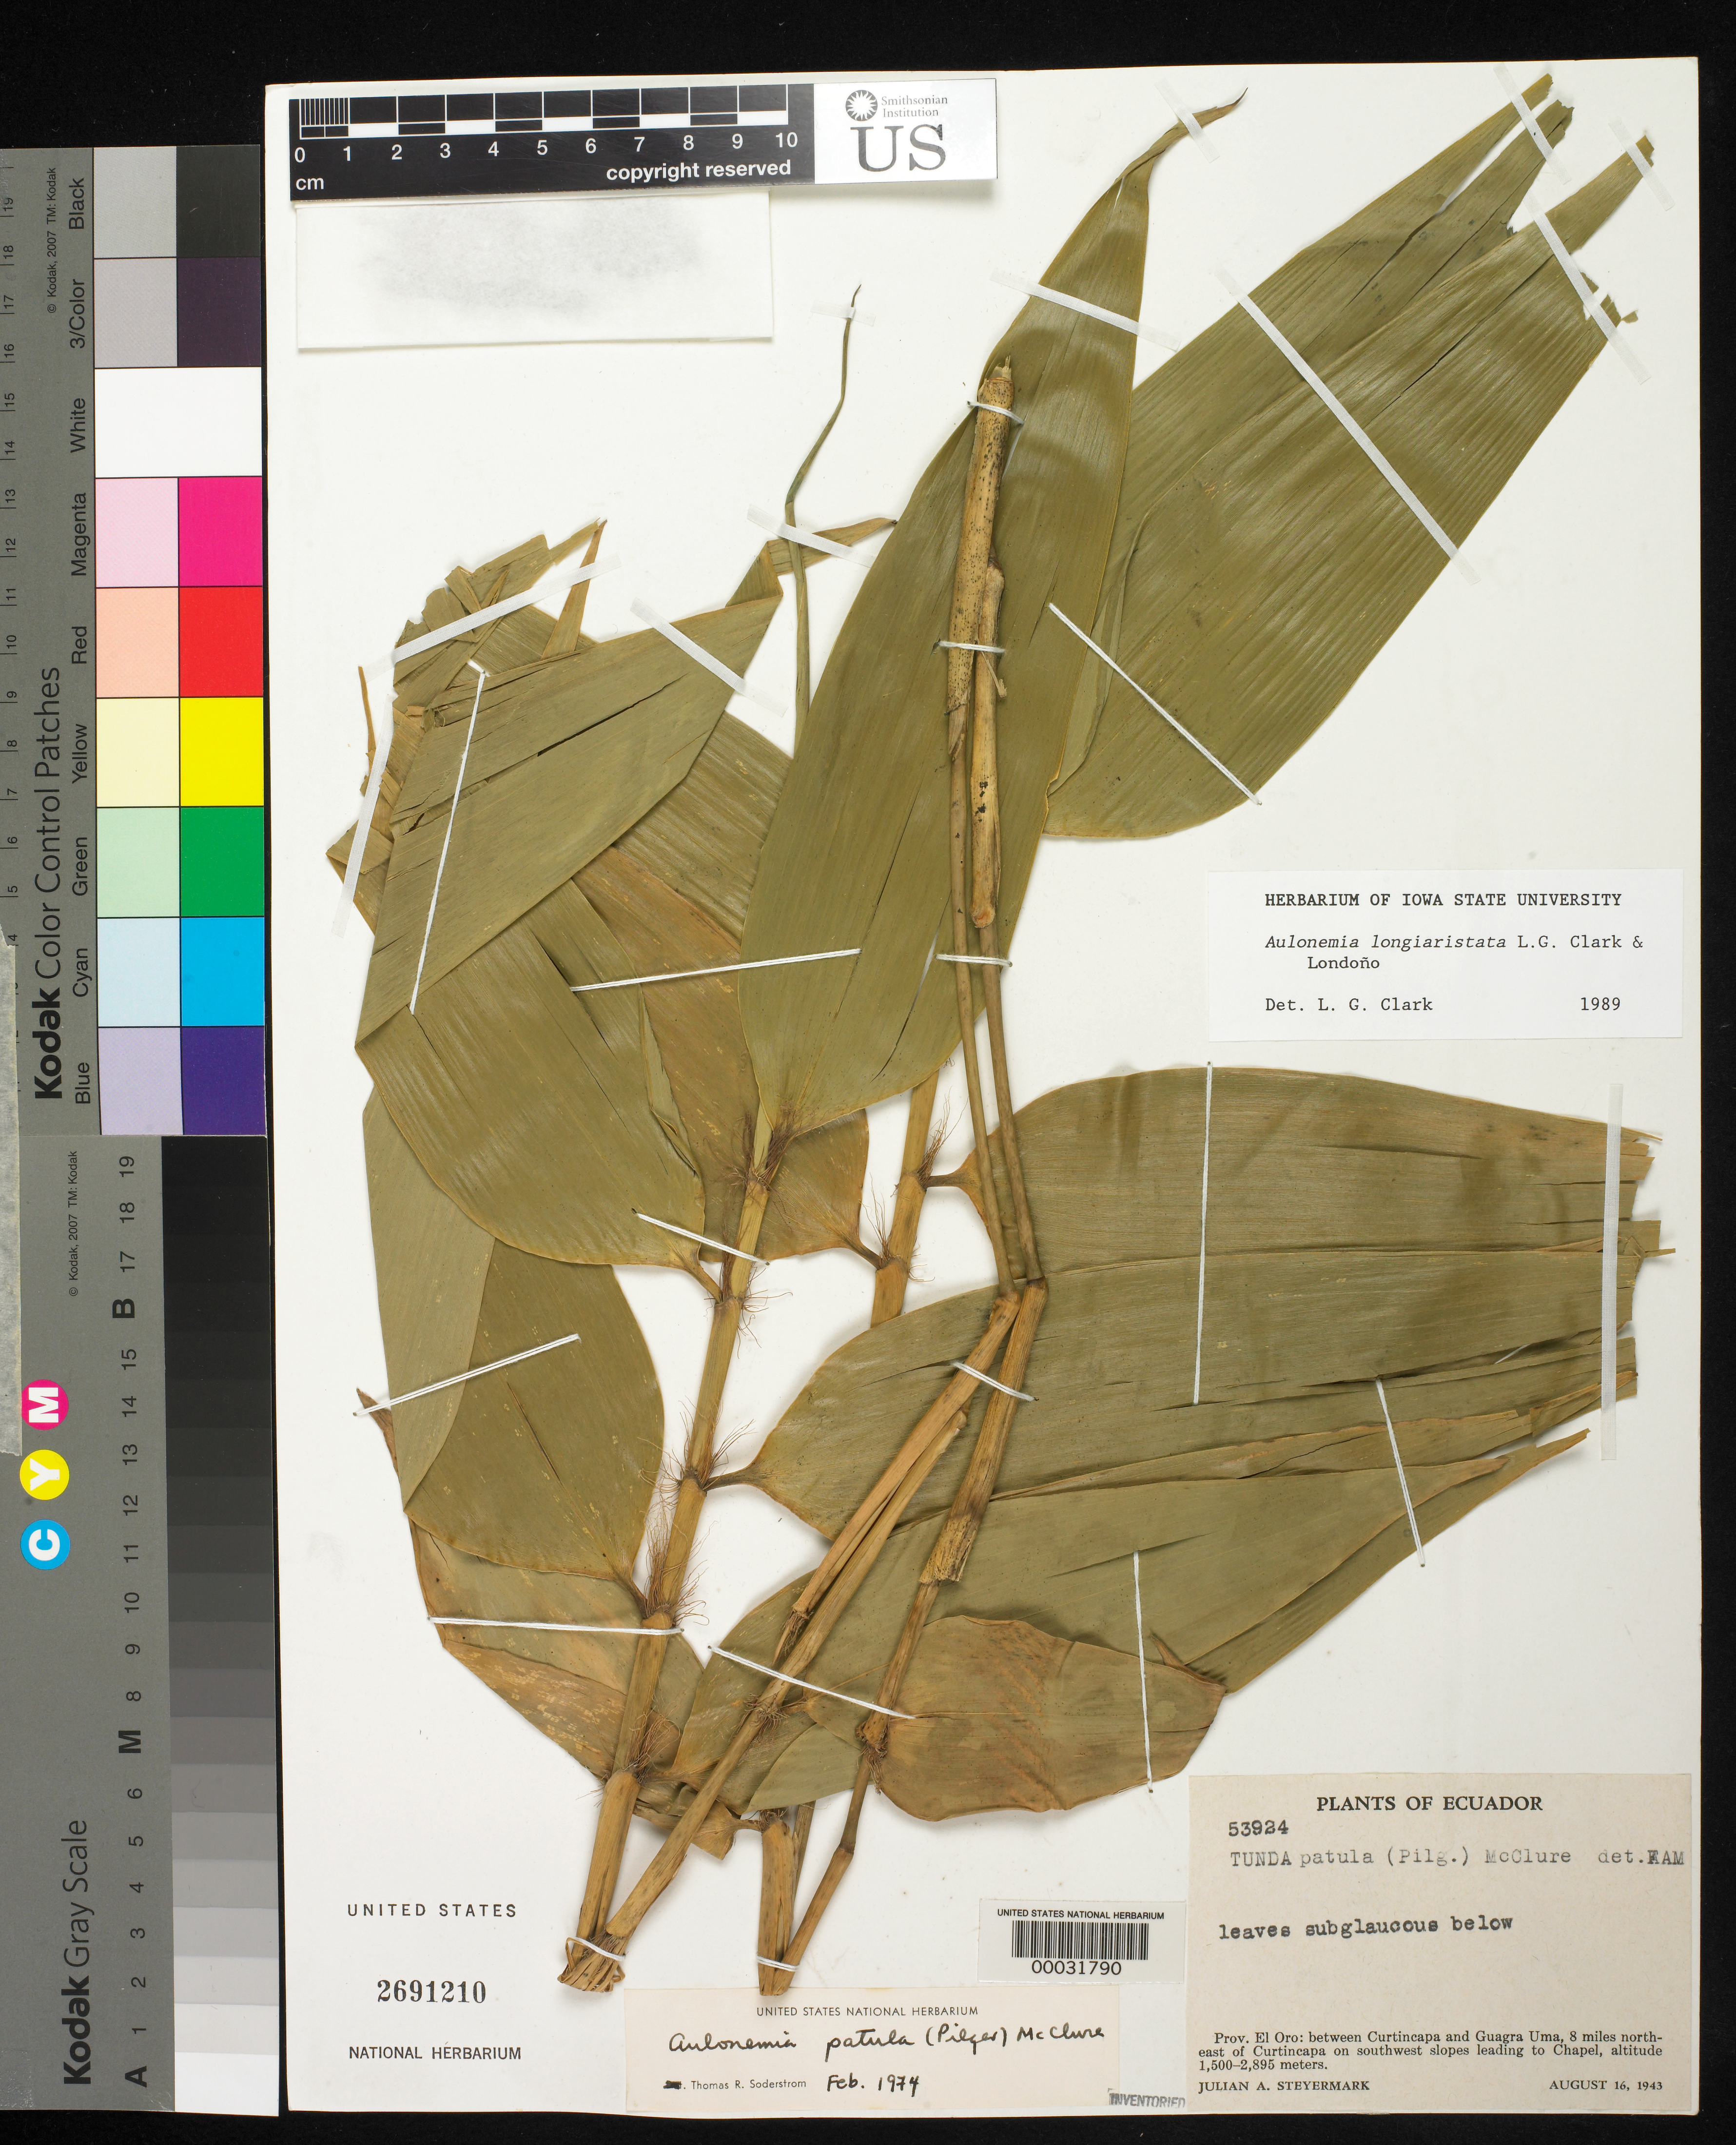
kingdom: Plantae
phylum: Tracheophyta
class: Liliopsida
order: Poales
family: Poaceae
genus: Aulonemia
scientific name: Aulonemia longiaristata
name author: L.G. Clark & Londoño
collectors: J. Steyermark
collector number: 53924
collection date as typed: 16 Aug 1943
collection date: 1943-08-16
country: Ecuador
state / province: El Oro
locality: Curtincapa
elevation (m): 1500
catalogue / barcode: US 2691210